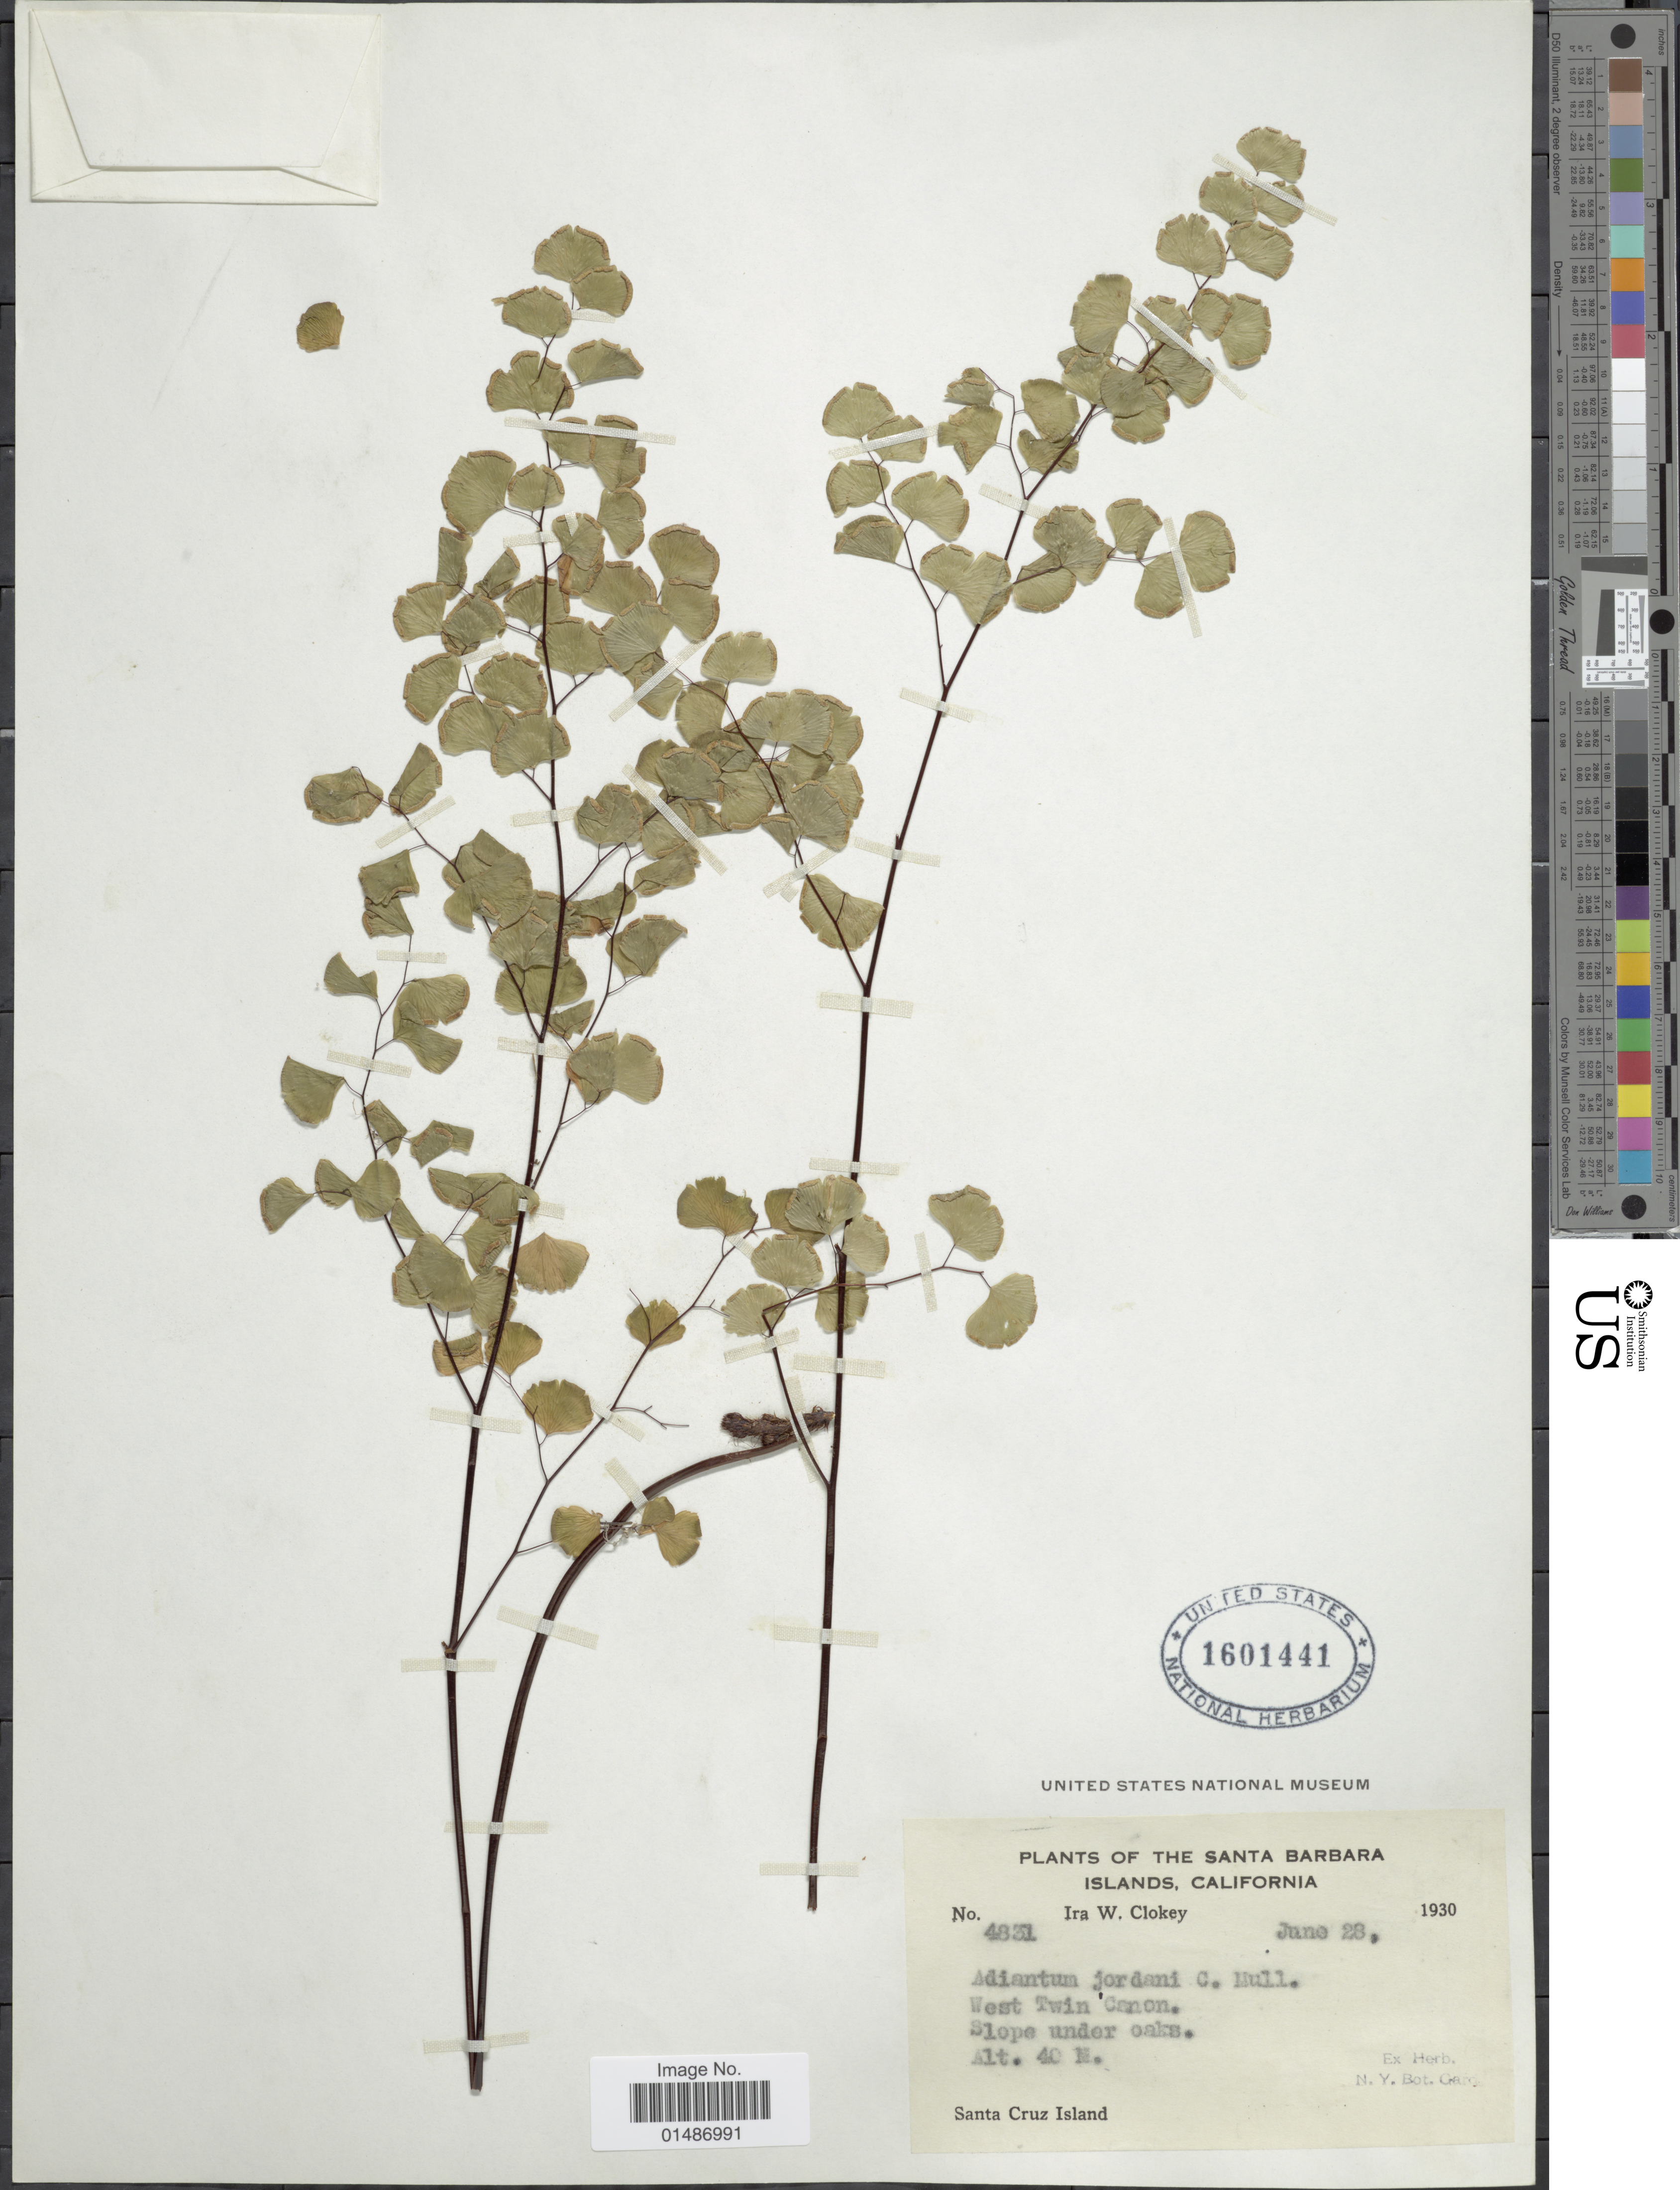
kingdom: Plantae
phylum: Tracheophyta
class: Polypodiopsida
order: Polypodiales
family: Pteridaceae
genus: Adiantum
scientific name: Adiantum jordanii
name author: C.H. Mull.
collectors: I. W. Clokey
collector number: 4831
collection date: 1930-06-28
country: United States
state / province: California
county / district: Santa Barbara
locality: Santa Barbara. West Twin Canon. Slope under oaks. Santa Cruz Island.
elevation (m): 40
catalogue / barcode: US 1601441